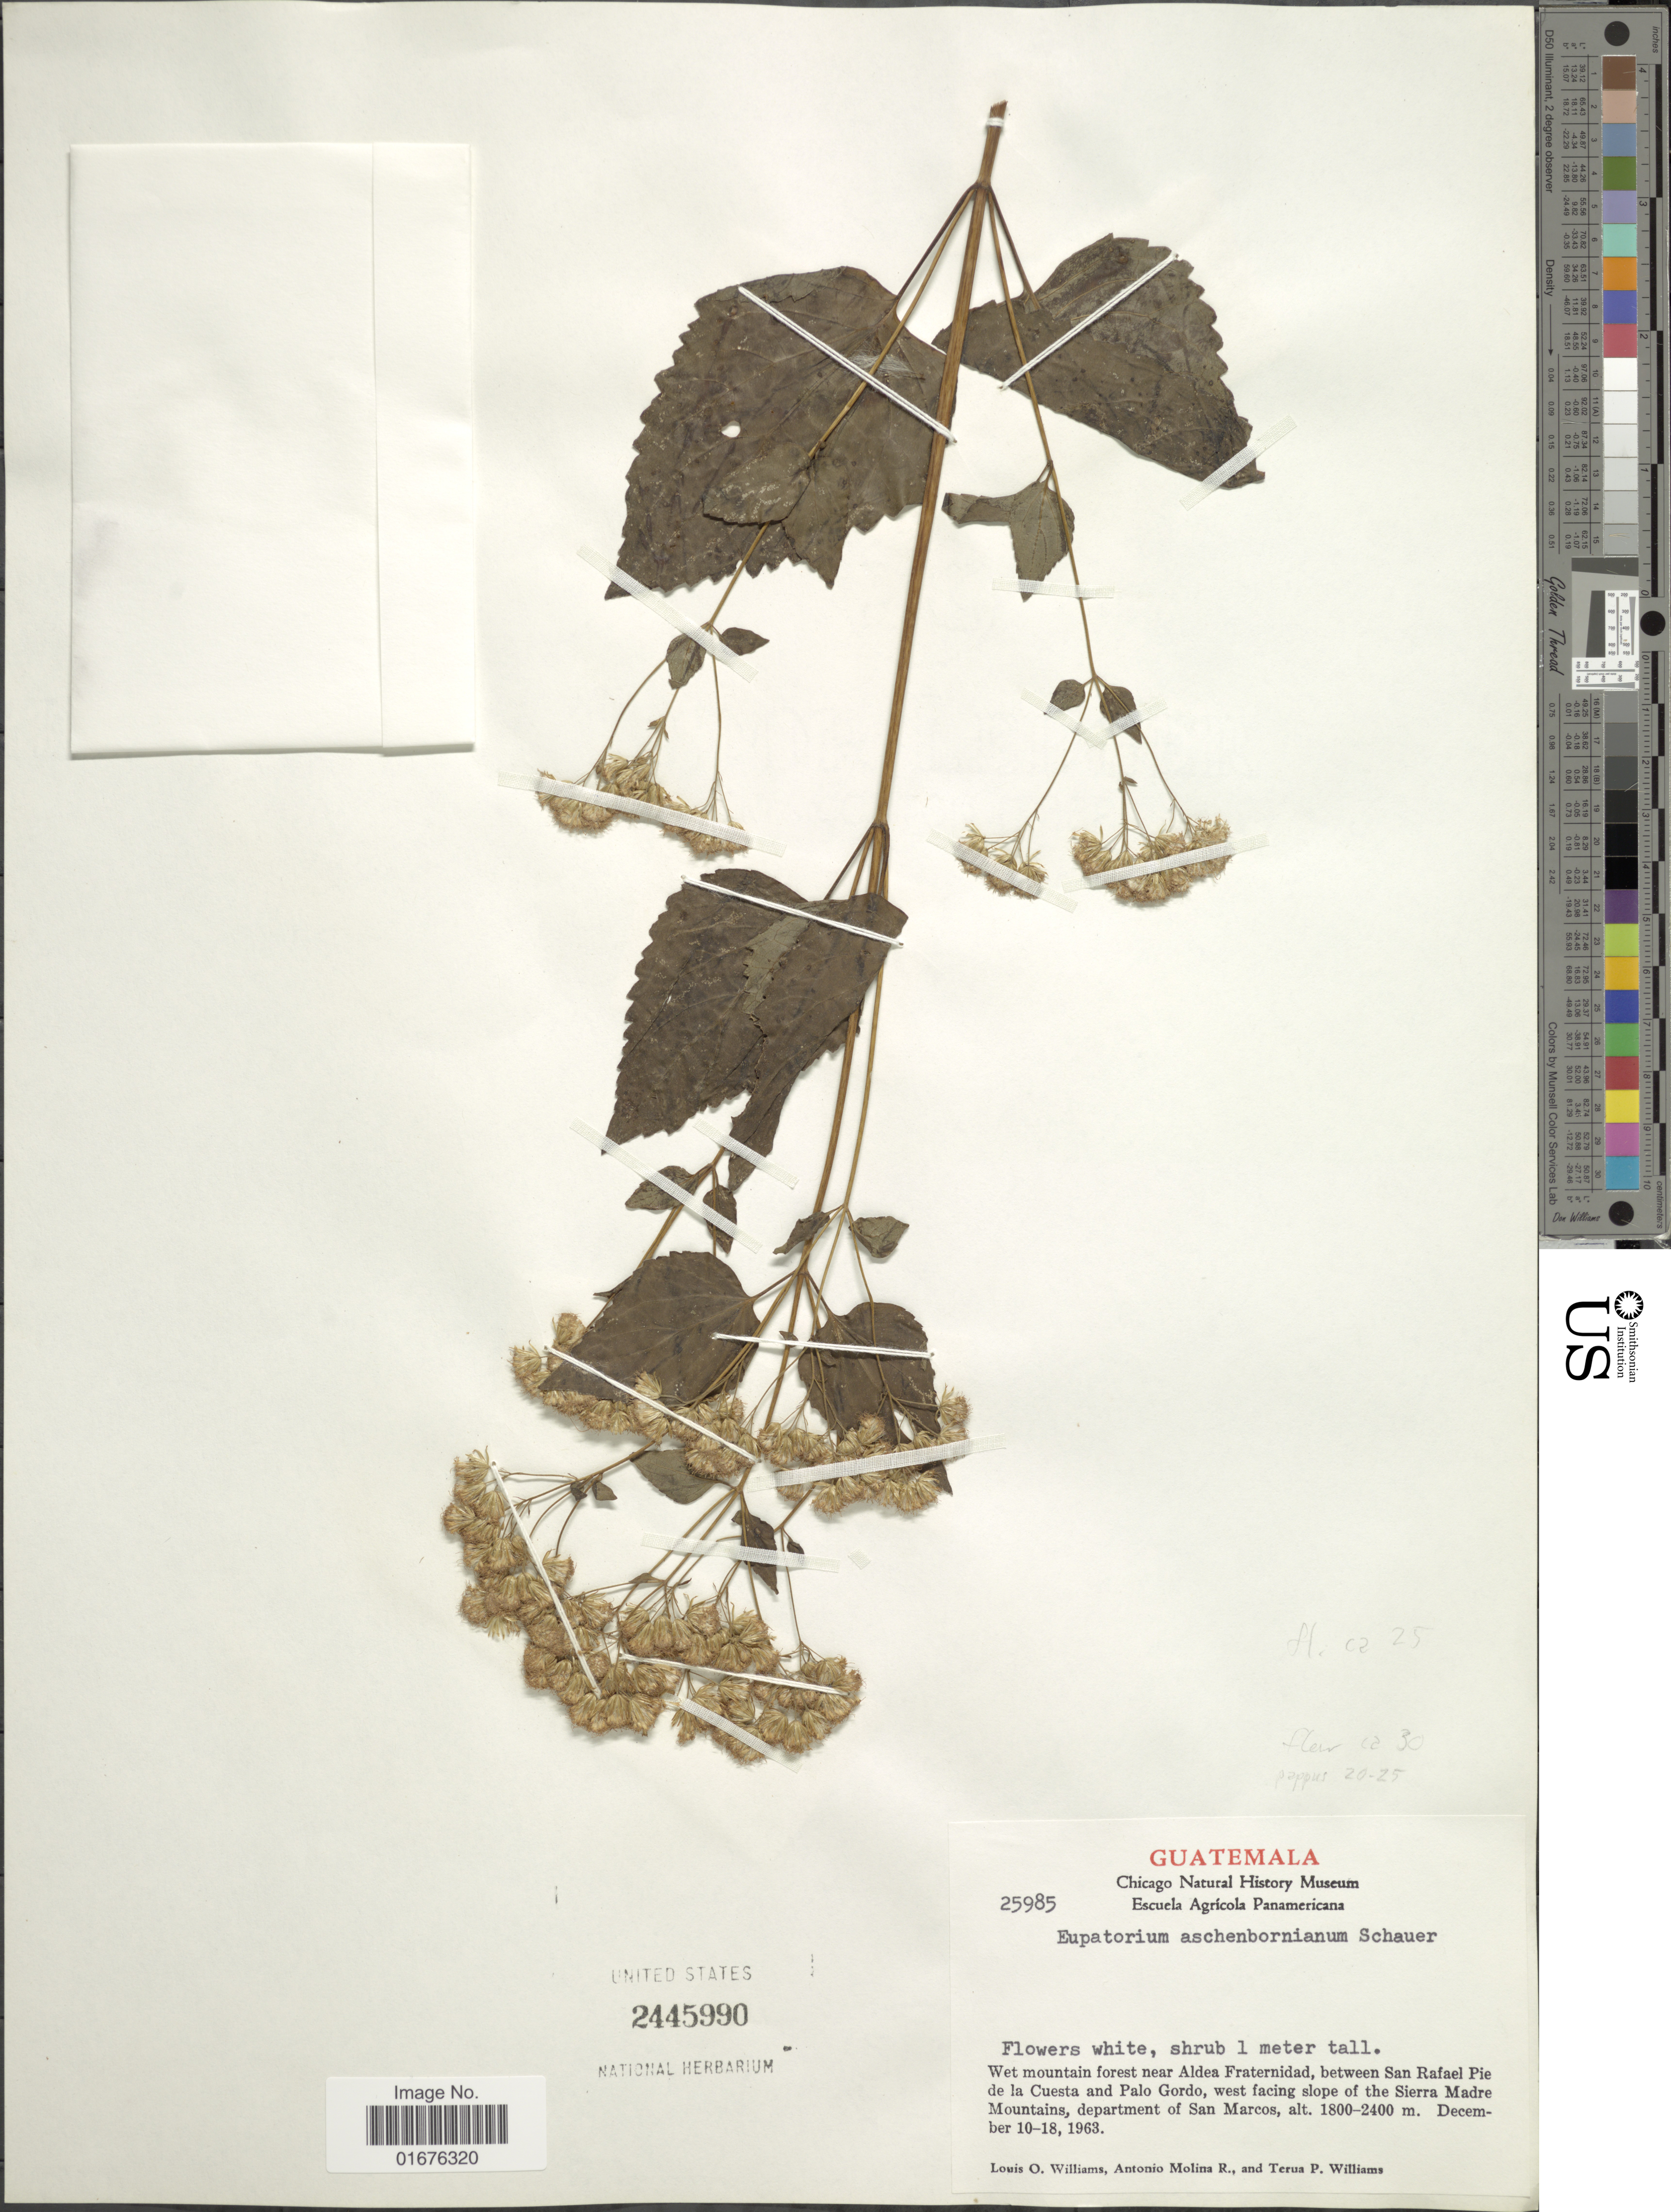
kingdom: Plantae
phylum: Tracheophyta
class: Magnoliopsida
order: Asterales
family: Asteraceae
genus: Ageratina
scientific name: Ageratina pazcuarensis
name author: (Kunth) R.M. King & H. Rob.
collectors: L. O. Williams, A. Molina R. & T. P. Williams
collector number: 25985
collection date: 1963-12-10/1963-12-18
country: Guatemala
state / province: San Marcos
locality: Wet mountains forest near Aldea Fraternidad, between San Rafael Pie de la Cuesta and palo Gordo, west facing slope of the Sierra Madre Mountains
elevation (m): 1800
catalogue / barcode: US 2445990